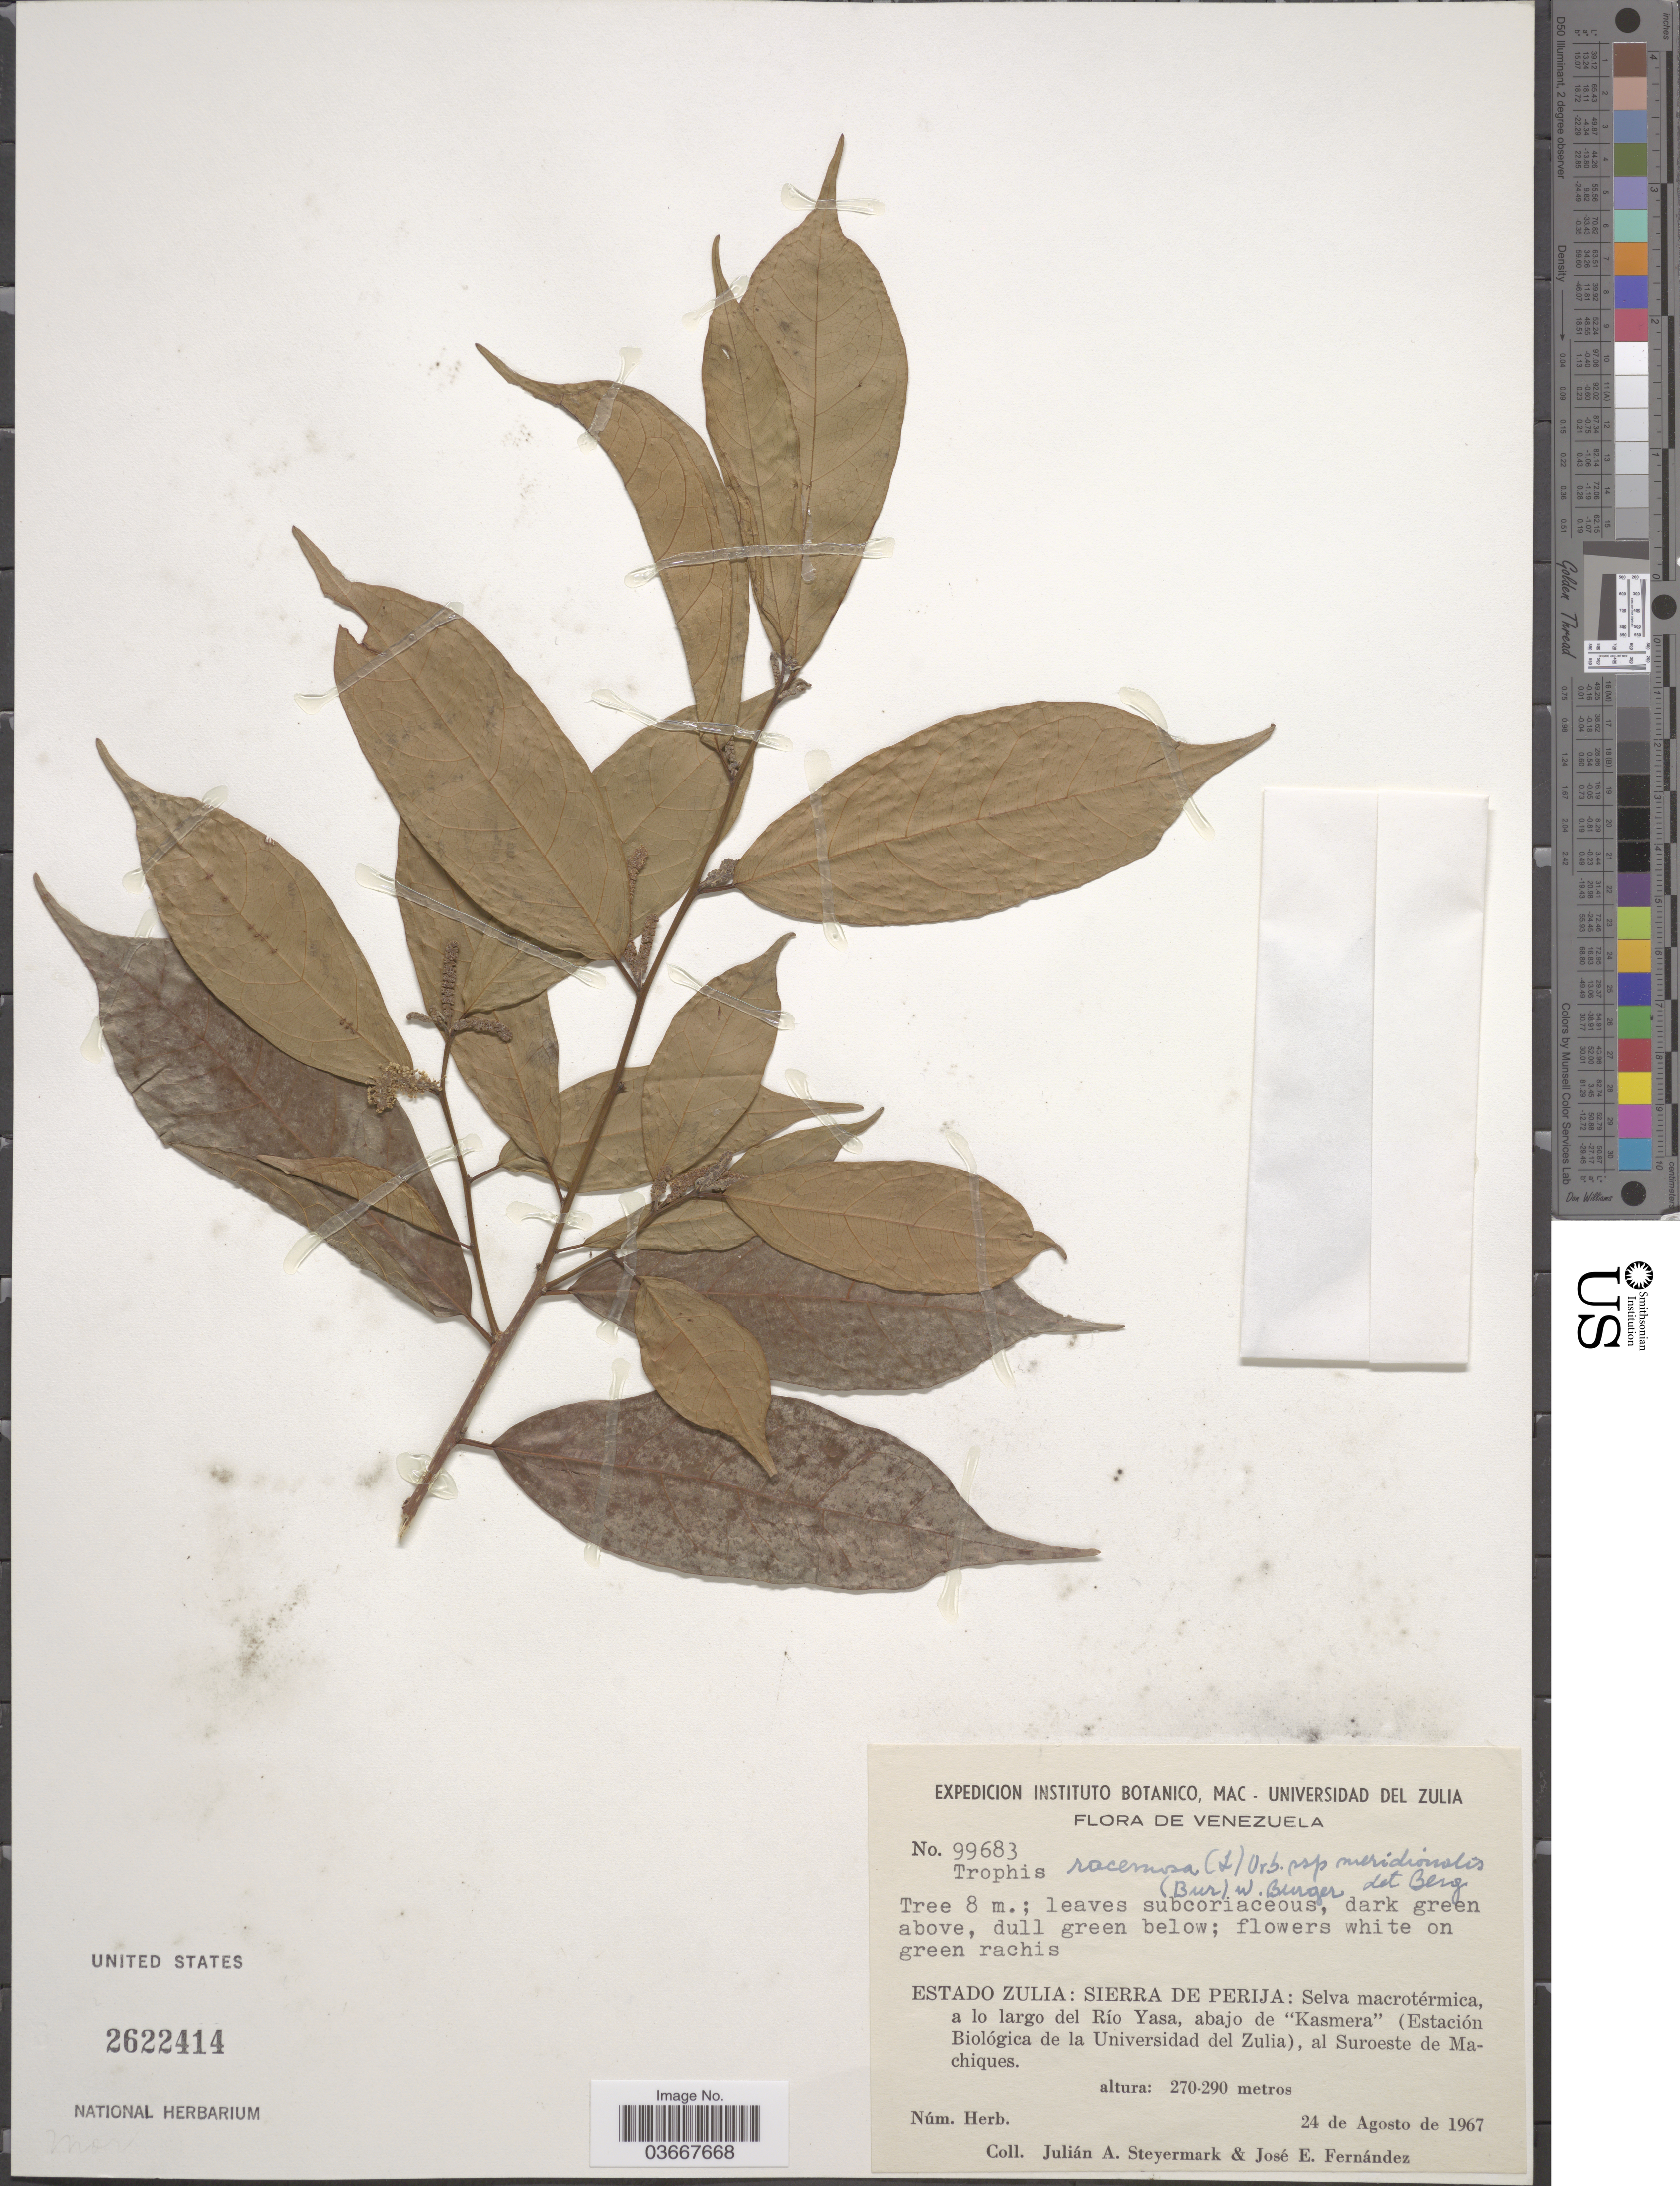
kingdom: Plantae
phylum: Tracheophyta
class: Magnoliopsida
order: Rosales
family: Moraceae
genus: Trophis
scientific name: Trophis racemosa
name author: (L.) Urb.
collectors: J. Steyermark & J. Fernández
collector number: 99683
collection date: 1967-08-24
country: Venezuela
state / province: Zulia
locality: Sierra de Perija: Selva macrotérmica, a lo largo del Río Yasa, abajo de 'Kasmera' (Estación Biológica de la Universidad del Zulia), al Suroeste de Machiques.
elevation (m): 270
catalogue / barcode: US 2622414